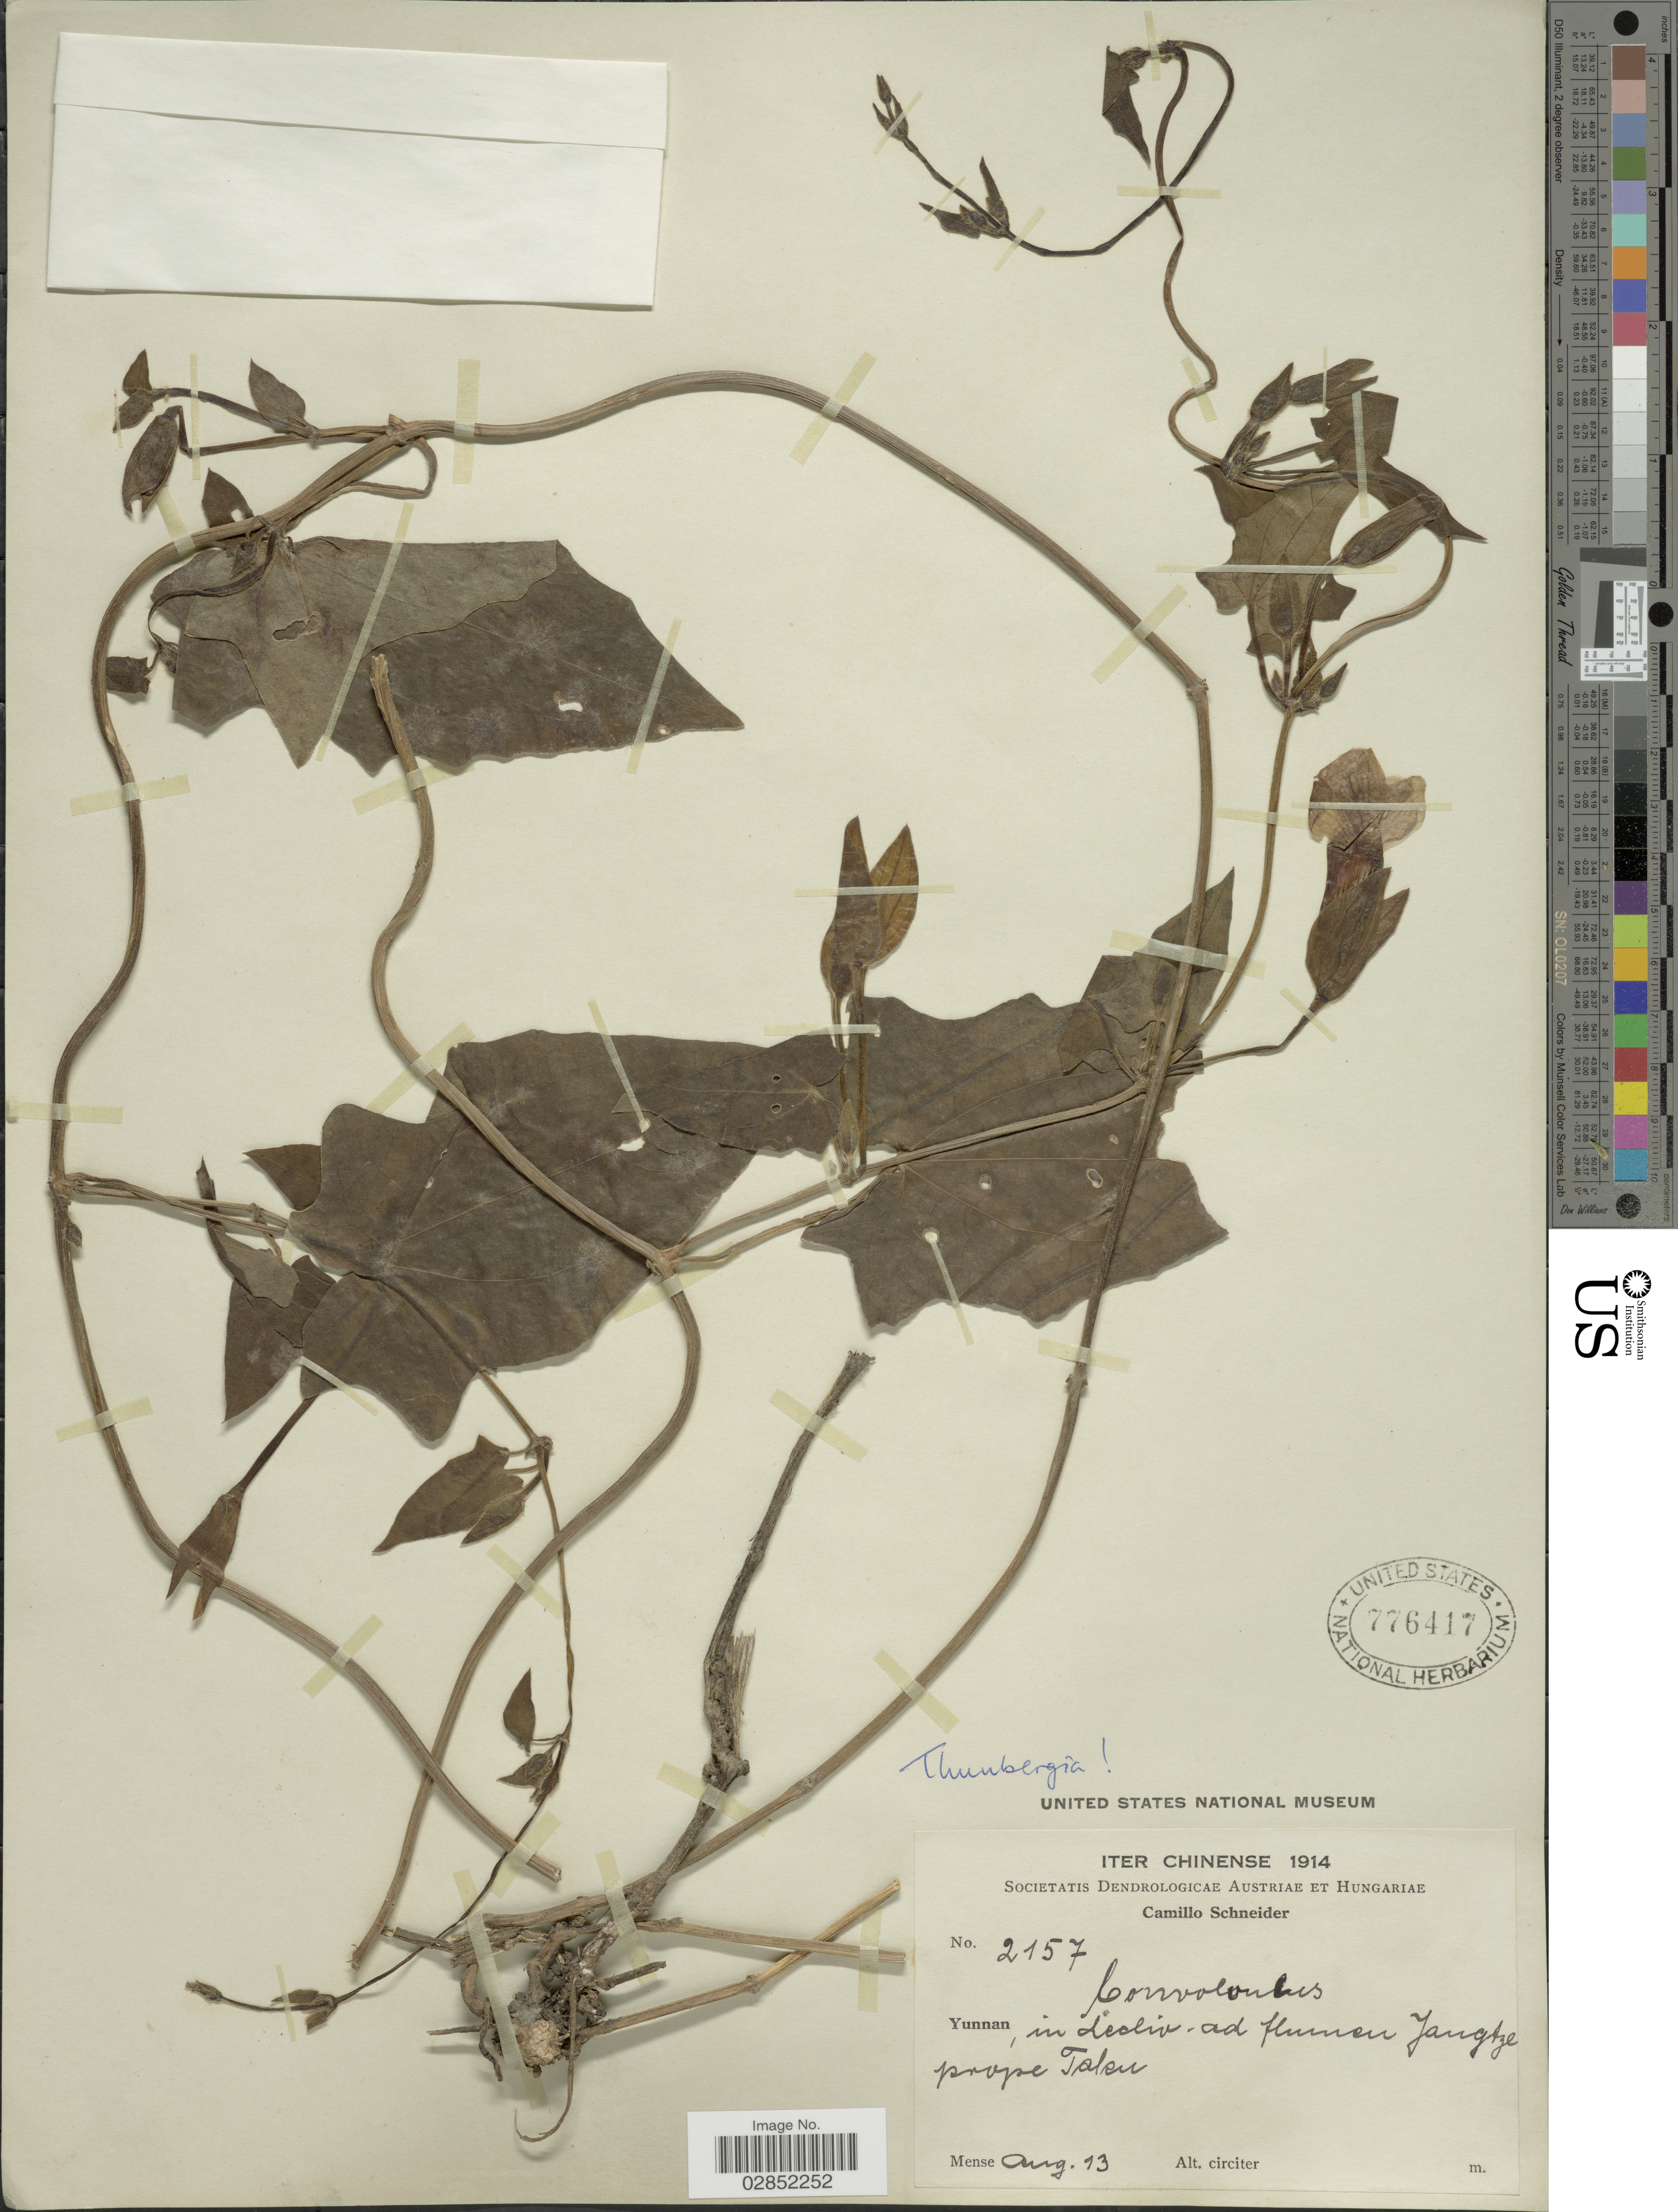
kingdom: Plantae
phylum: Tracheophyta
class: Magnoliopsida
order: Lamiales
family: Acanthaceae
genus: Thunbergia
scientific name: Thunbergia sp.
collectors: C. K. Schneider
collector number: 2157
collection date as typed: Transcribed d/m/y: /8/13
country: China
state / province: Yunnan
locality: In decliv. ad flumen Yangtze prope Talau.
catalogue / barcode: US 776417